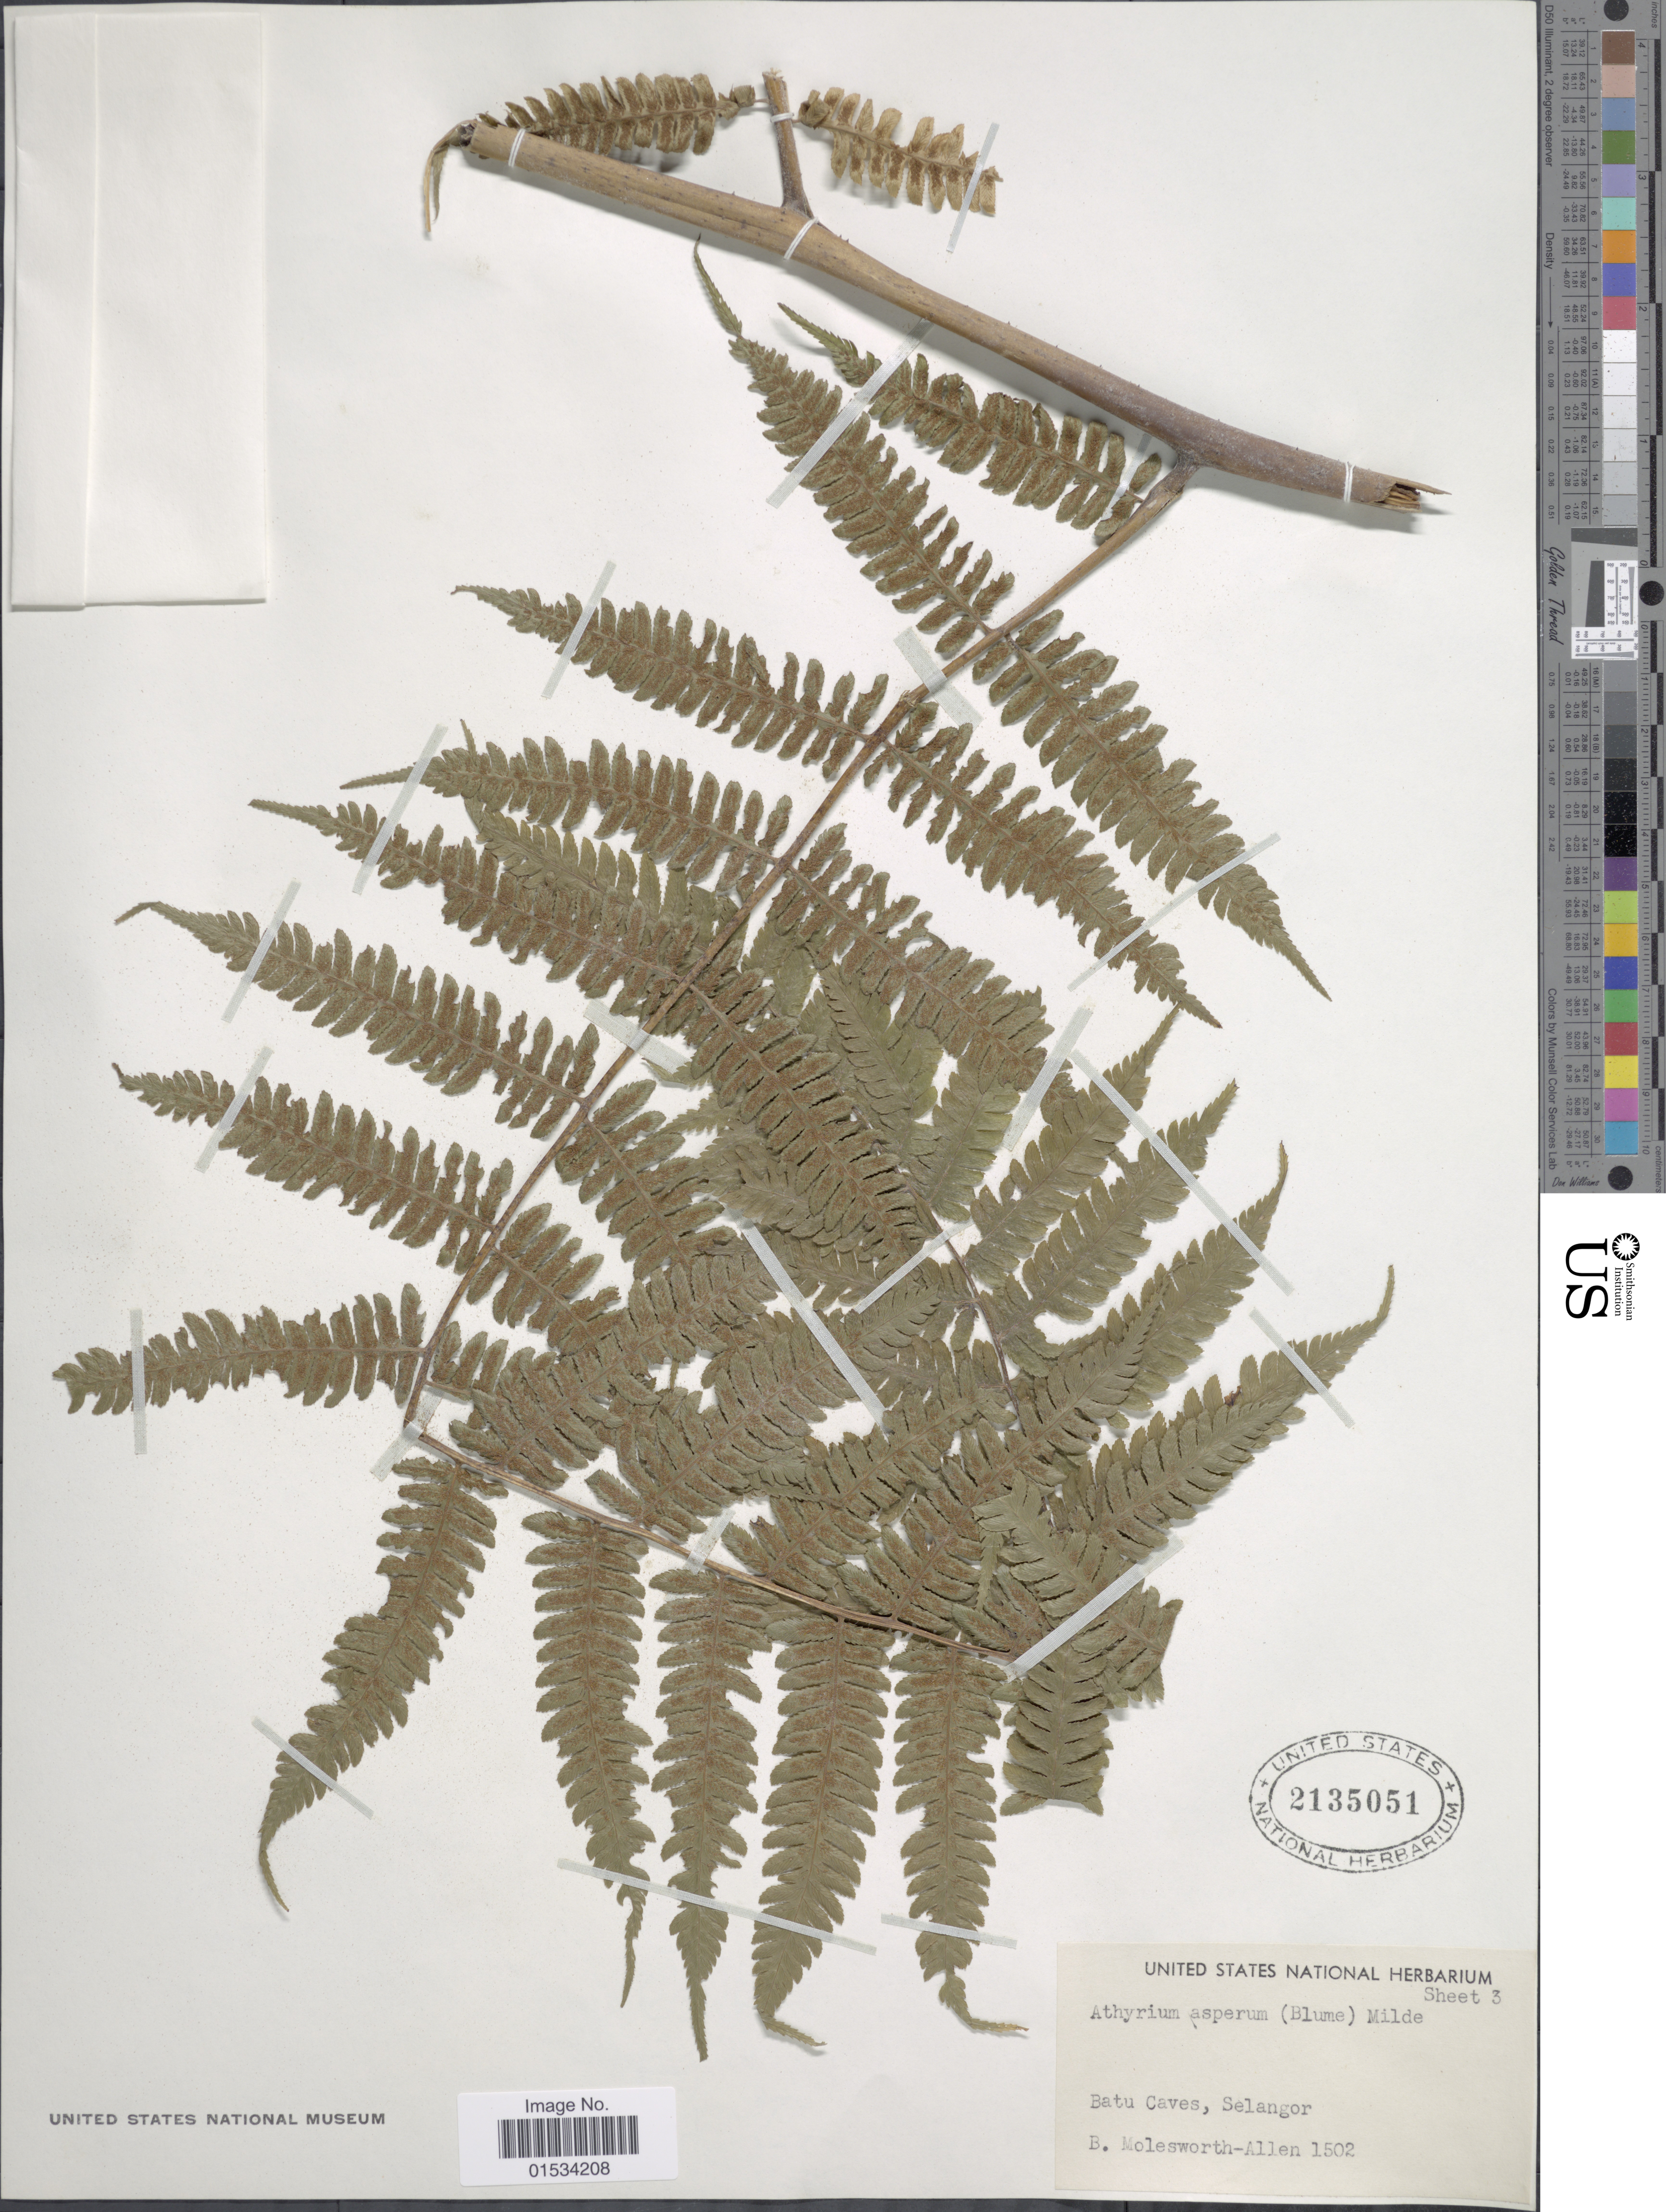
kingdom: Plantae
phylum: Tracheophyta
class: Polypodiopsida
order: Polypodiales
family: Athyriaceae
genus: Diplazium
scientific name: Diplazium polypodioides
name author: Blume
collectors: B. E. G. Molesworth-Allen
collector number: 1502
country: Malaysia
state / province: Selangor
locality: Batu Caves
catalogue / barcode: US 2135051